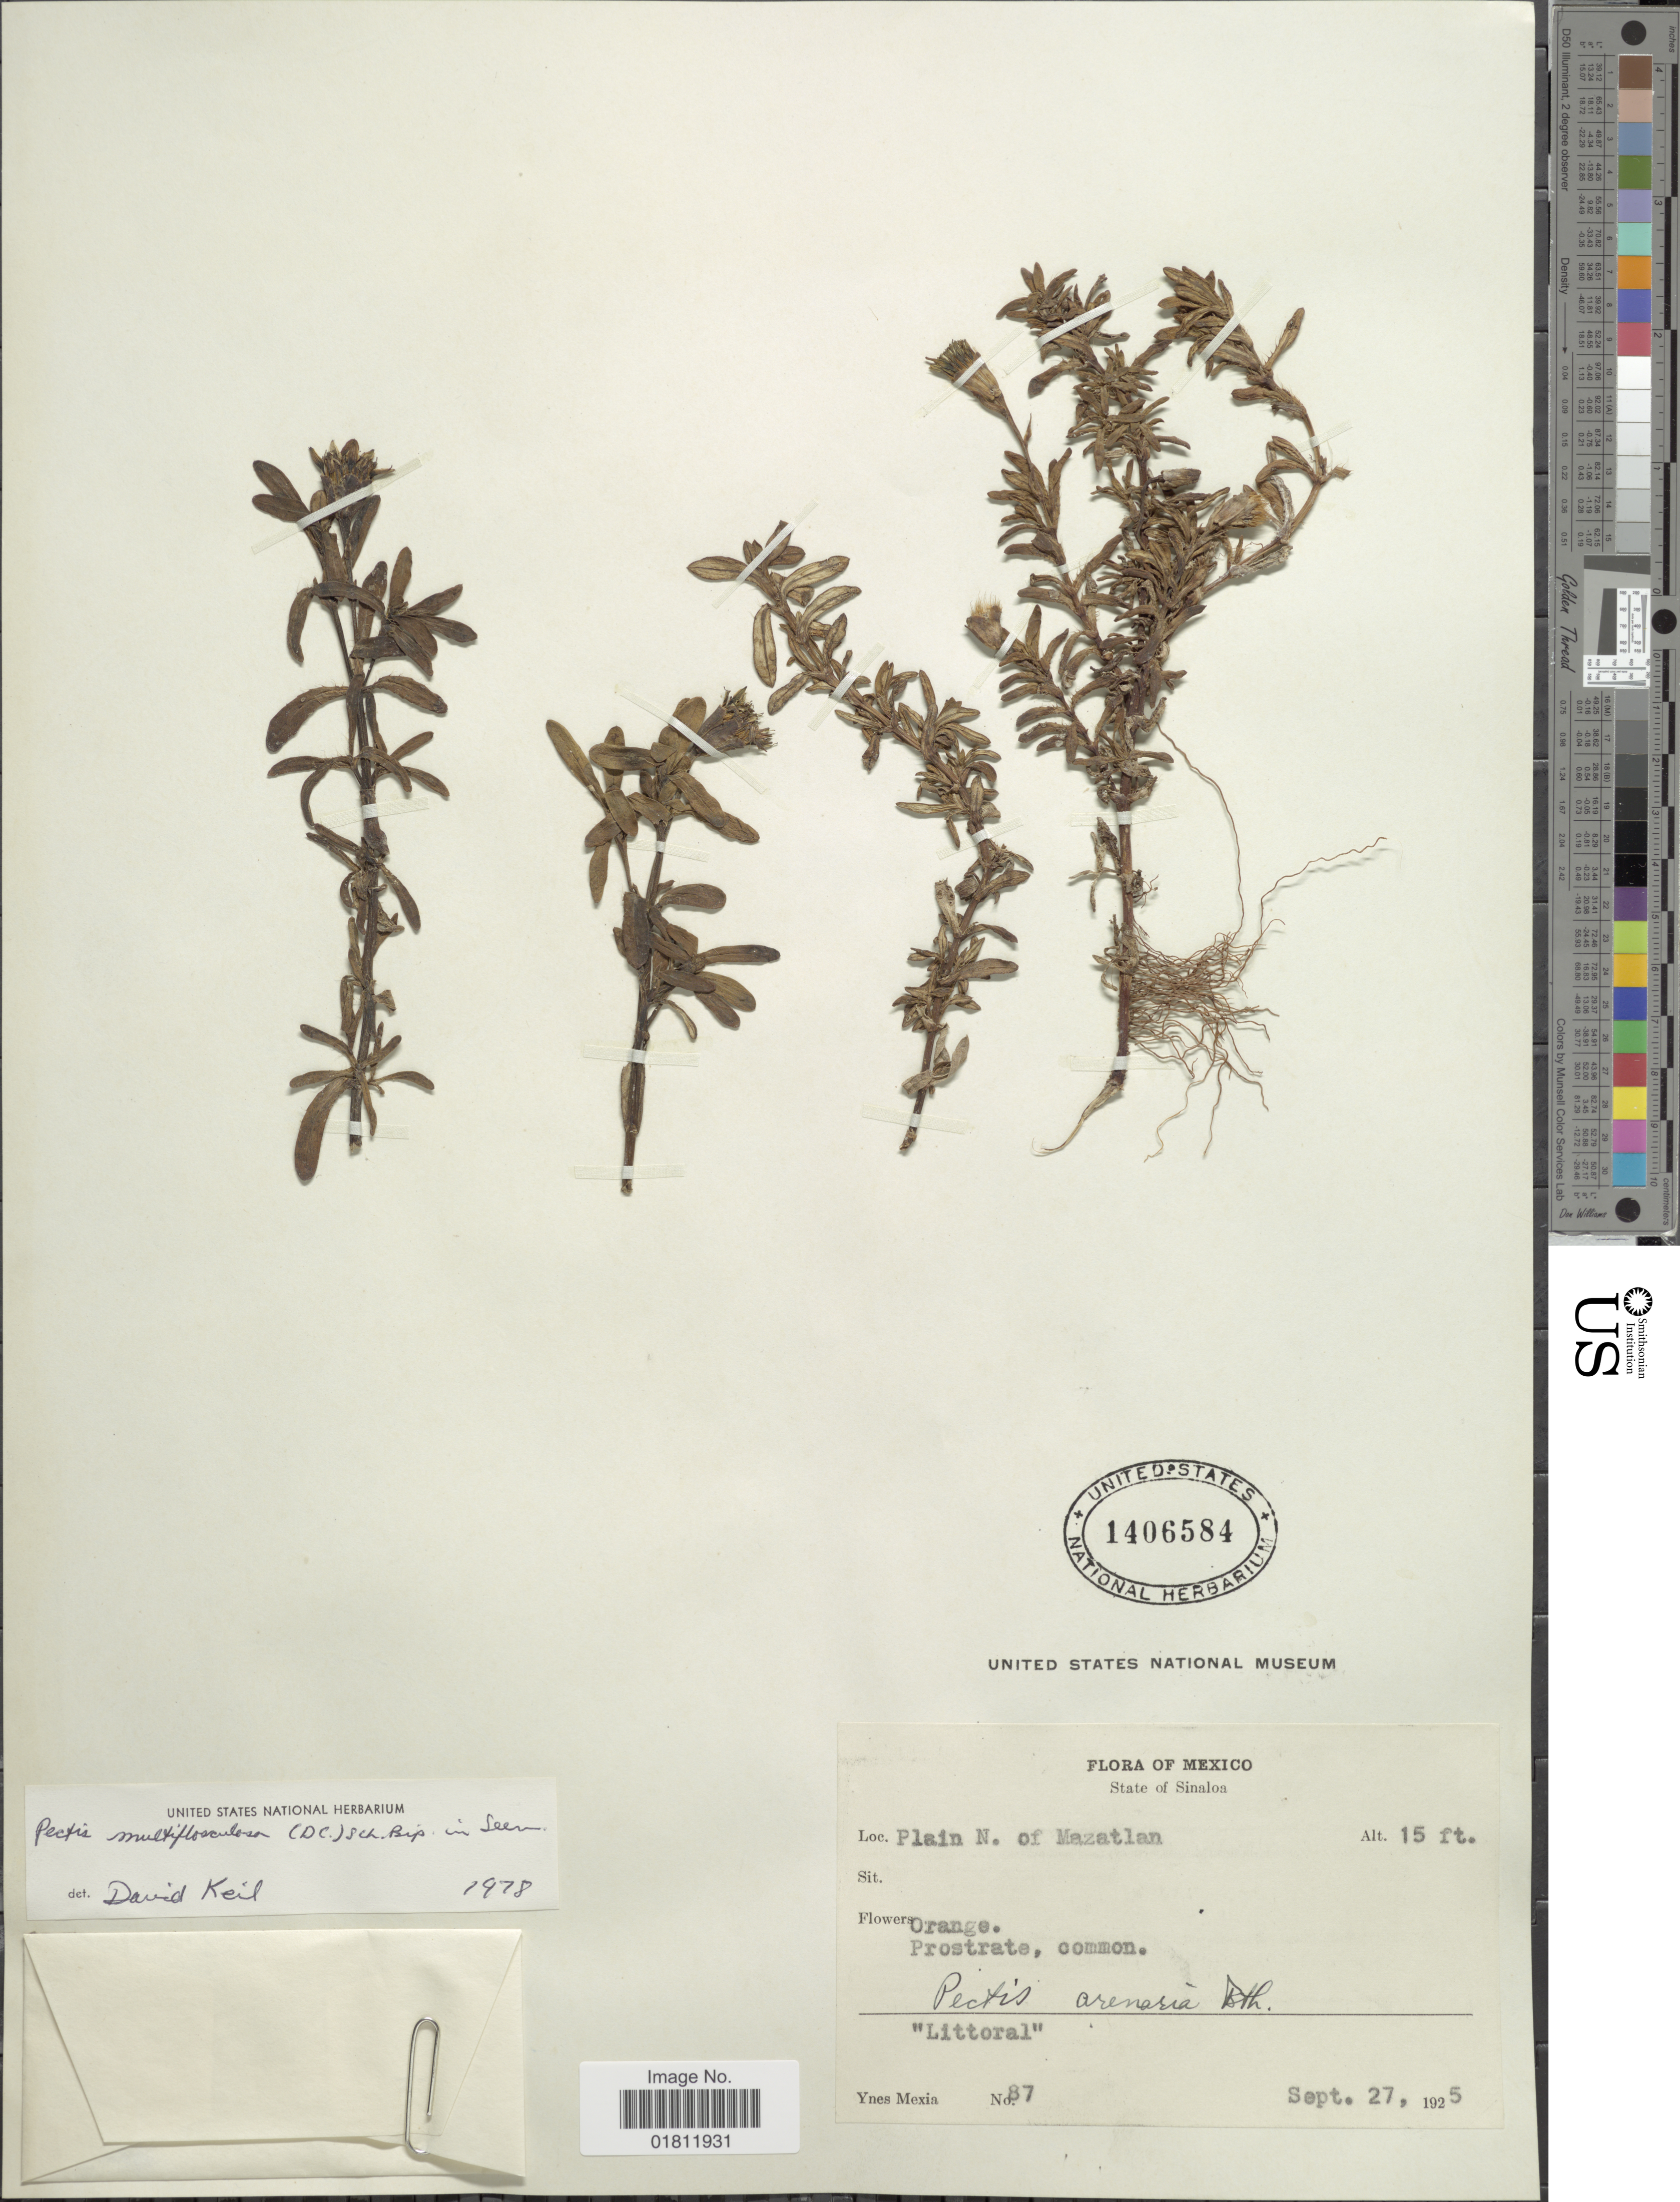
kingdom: Plantae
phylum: Tracheophyta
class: Magnoliopsida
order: Asterales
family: Asteraceae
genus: Pectis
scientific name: Pectis multiflosculosa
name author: (DC.) Sch. Bip.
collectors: Y. Mexia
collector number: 87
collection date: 1925-09-27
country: Mexico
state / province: Sinaloa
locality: State of Sinaloa. Plain N. of Mazatlan.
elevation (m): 5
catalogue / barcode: US 1406584